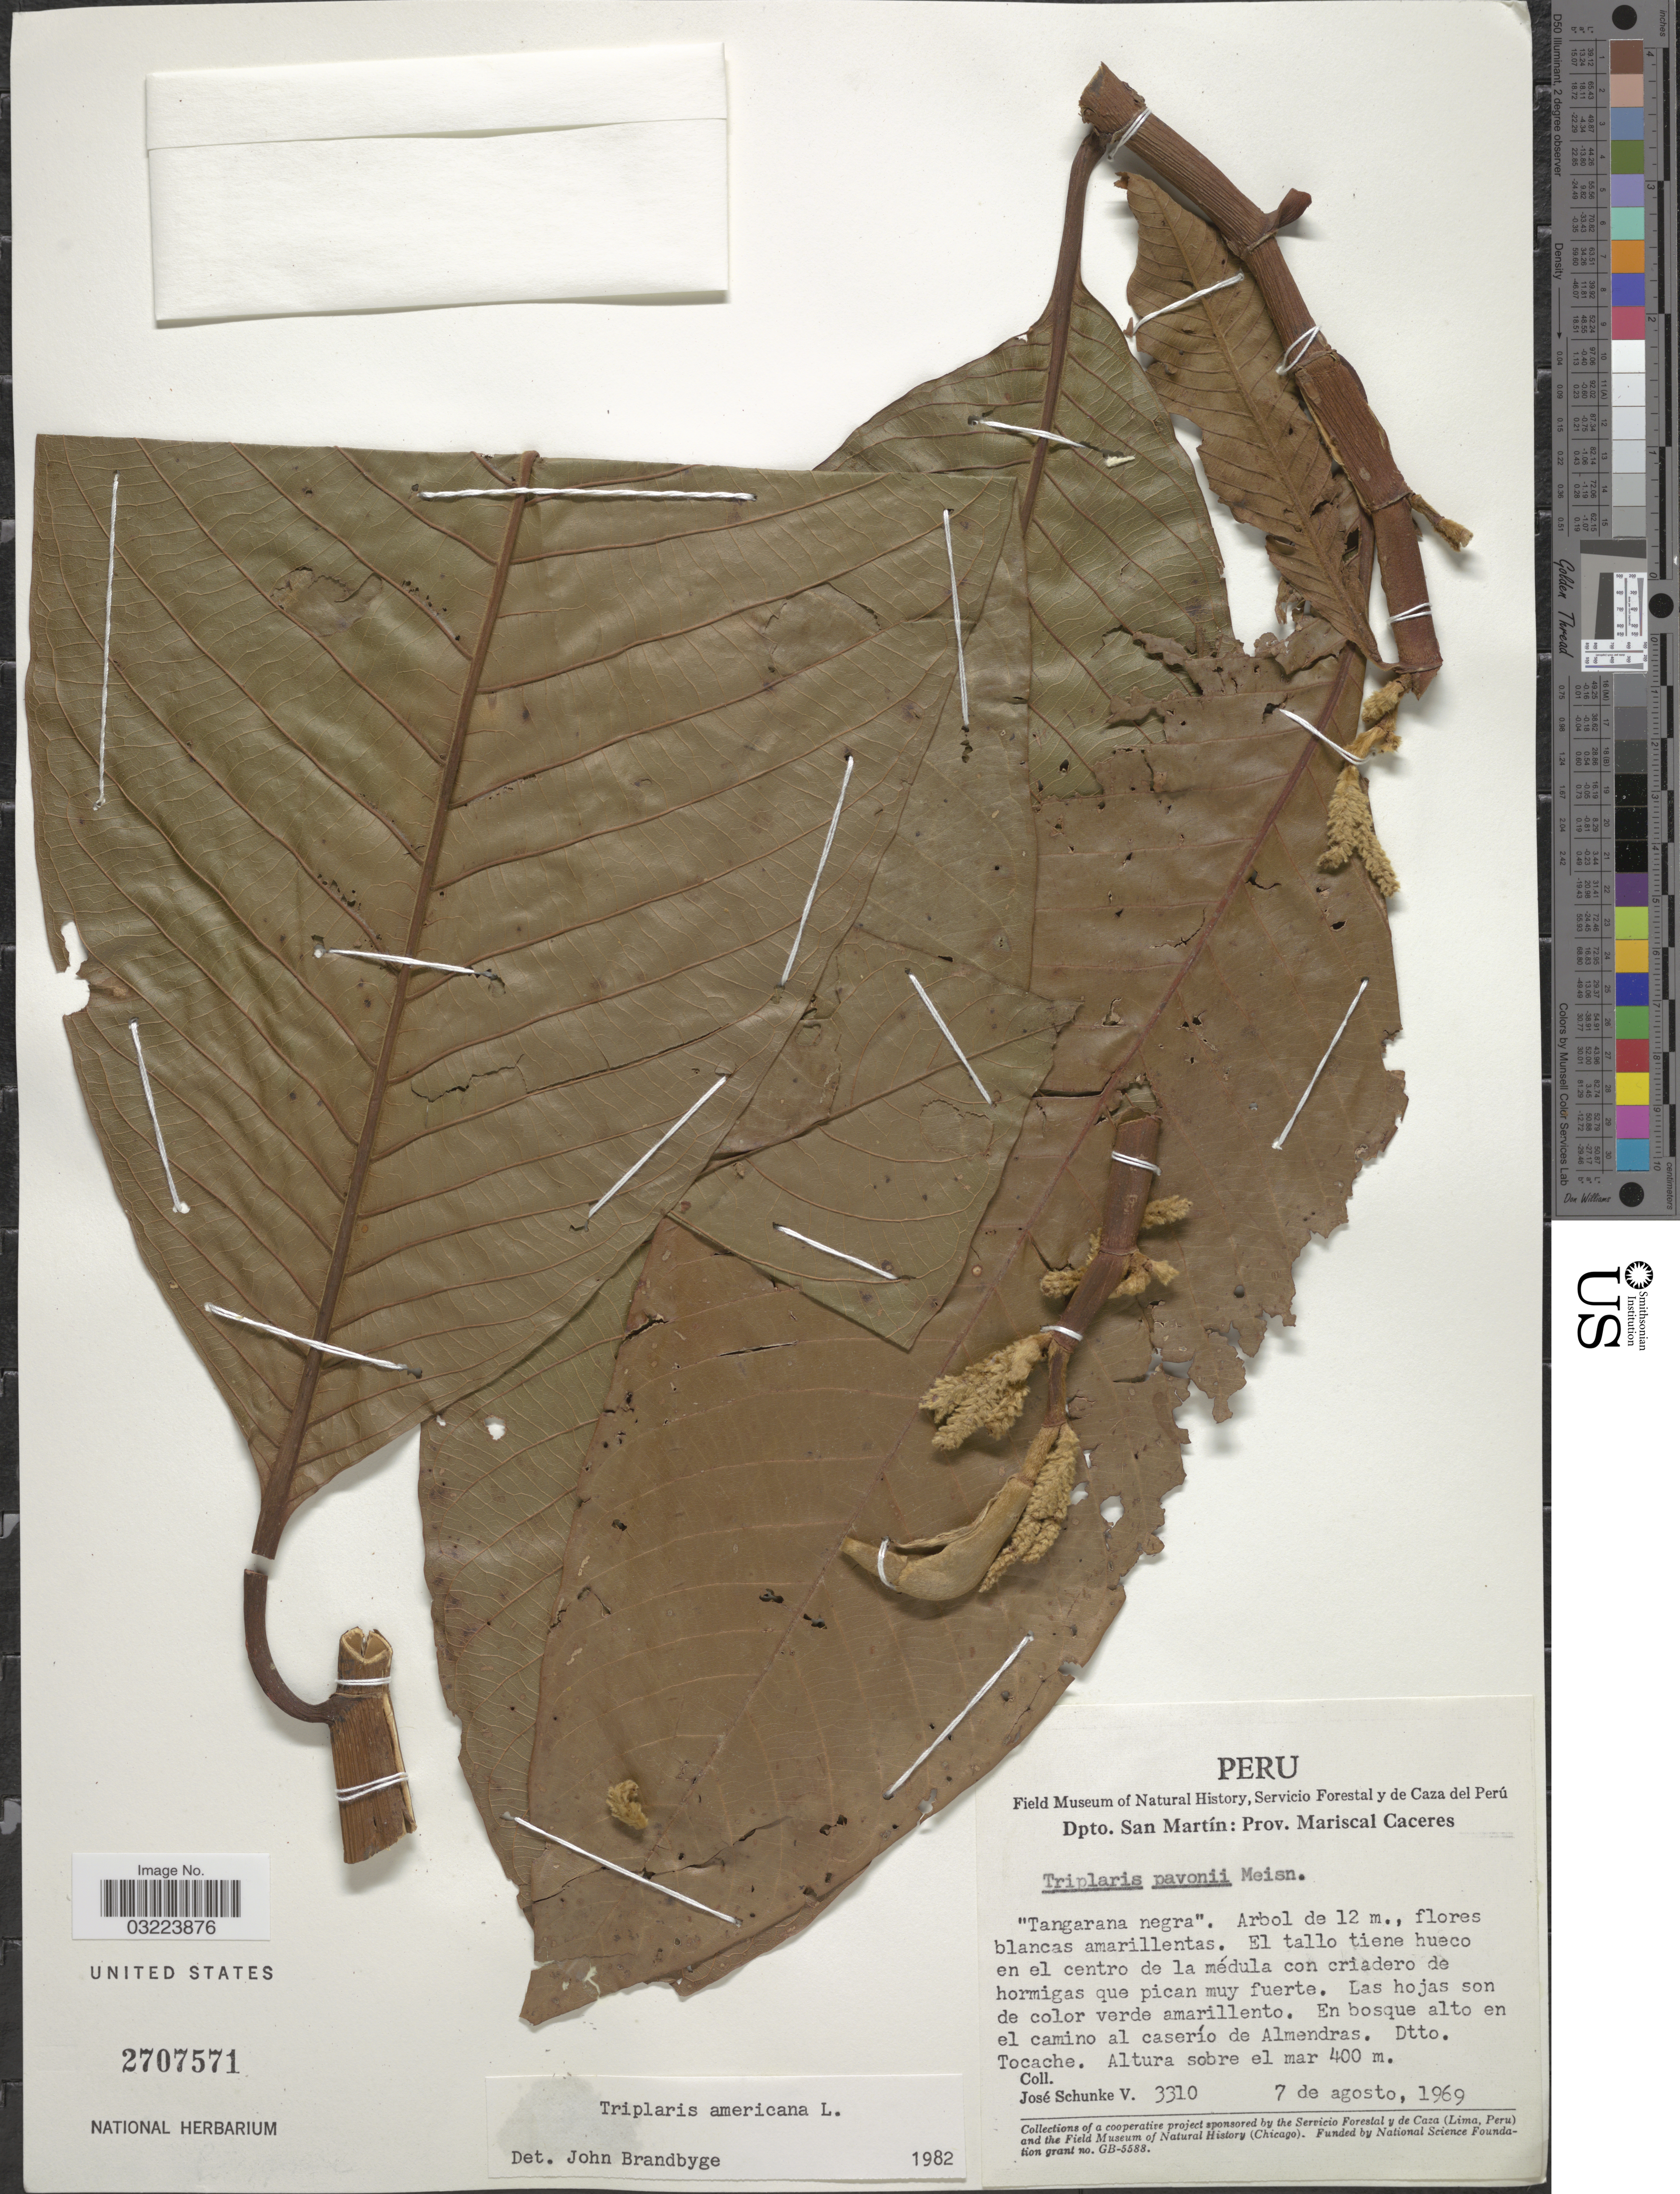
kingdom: Plantae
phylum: Tracheophyta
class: Magnoliopsida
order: Caryophyllales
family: Polygonaceae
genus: Triplaris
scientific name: Triplaris americana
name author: L.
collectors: J. Schunke Vigo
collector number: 3310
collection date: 1969-08-07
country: Peru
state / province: San Martín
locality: Dpto. San Martín: Prov. Mariscal Caceres. En bosque alto en el camino al caserío de Almendras. Dtto. Tocache.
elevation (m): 400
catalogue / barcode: US 2707571